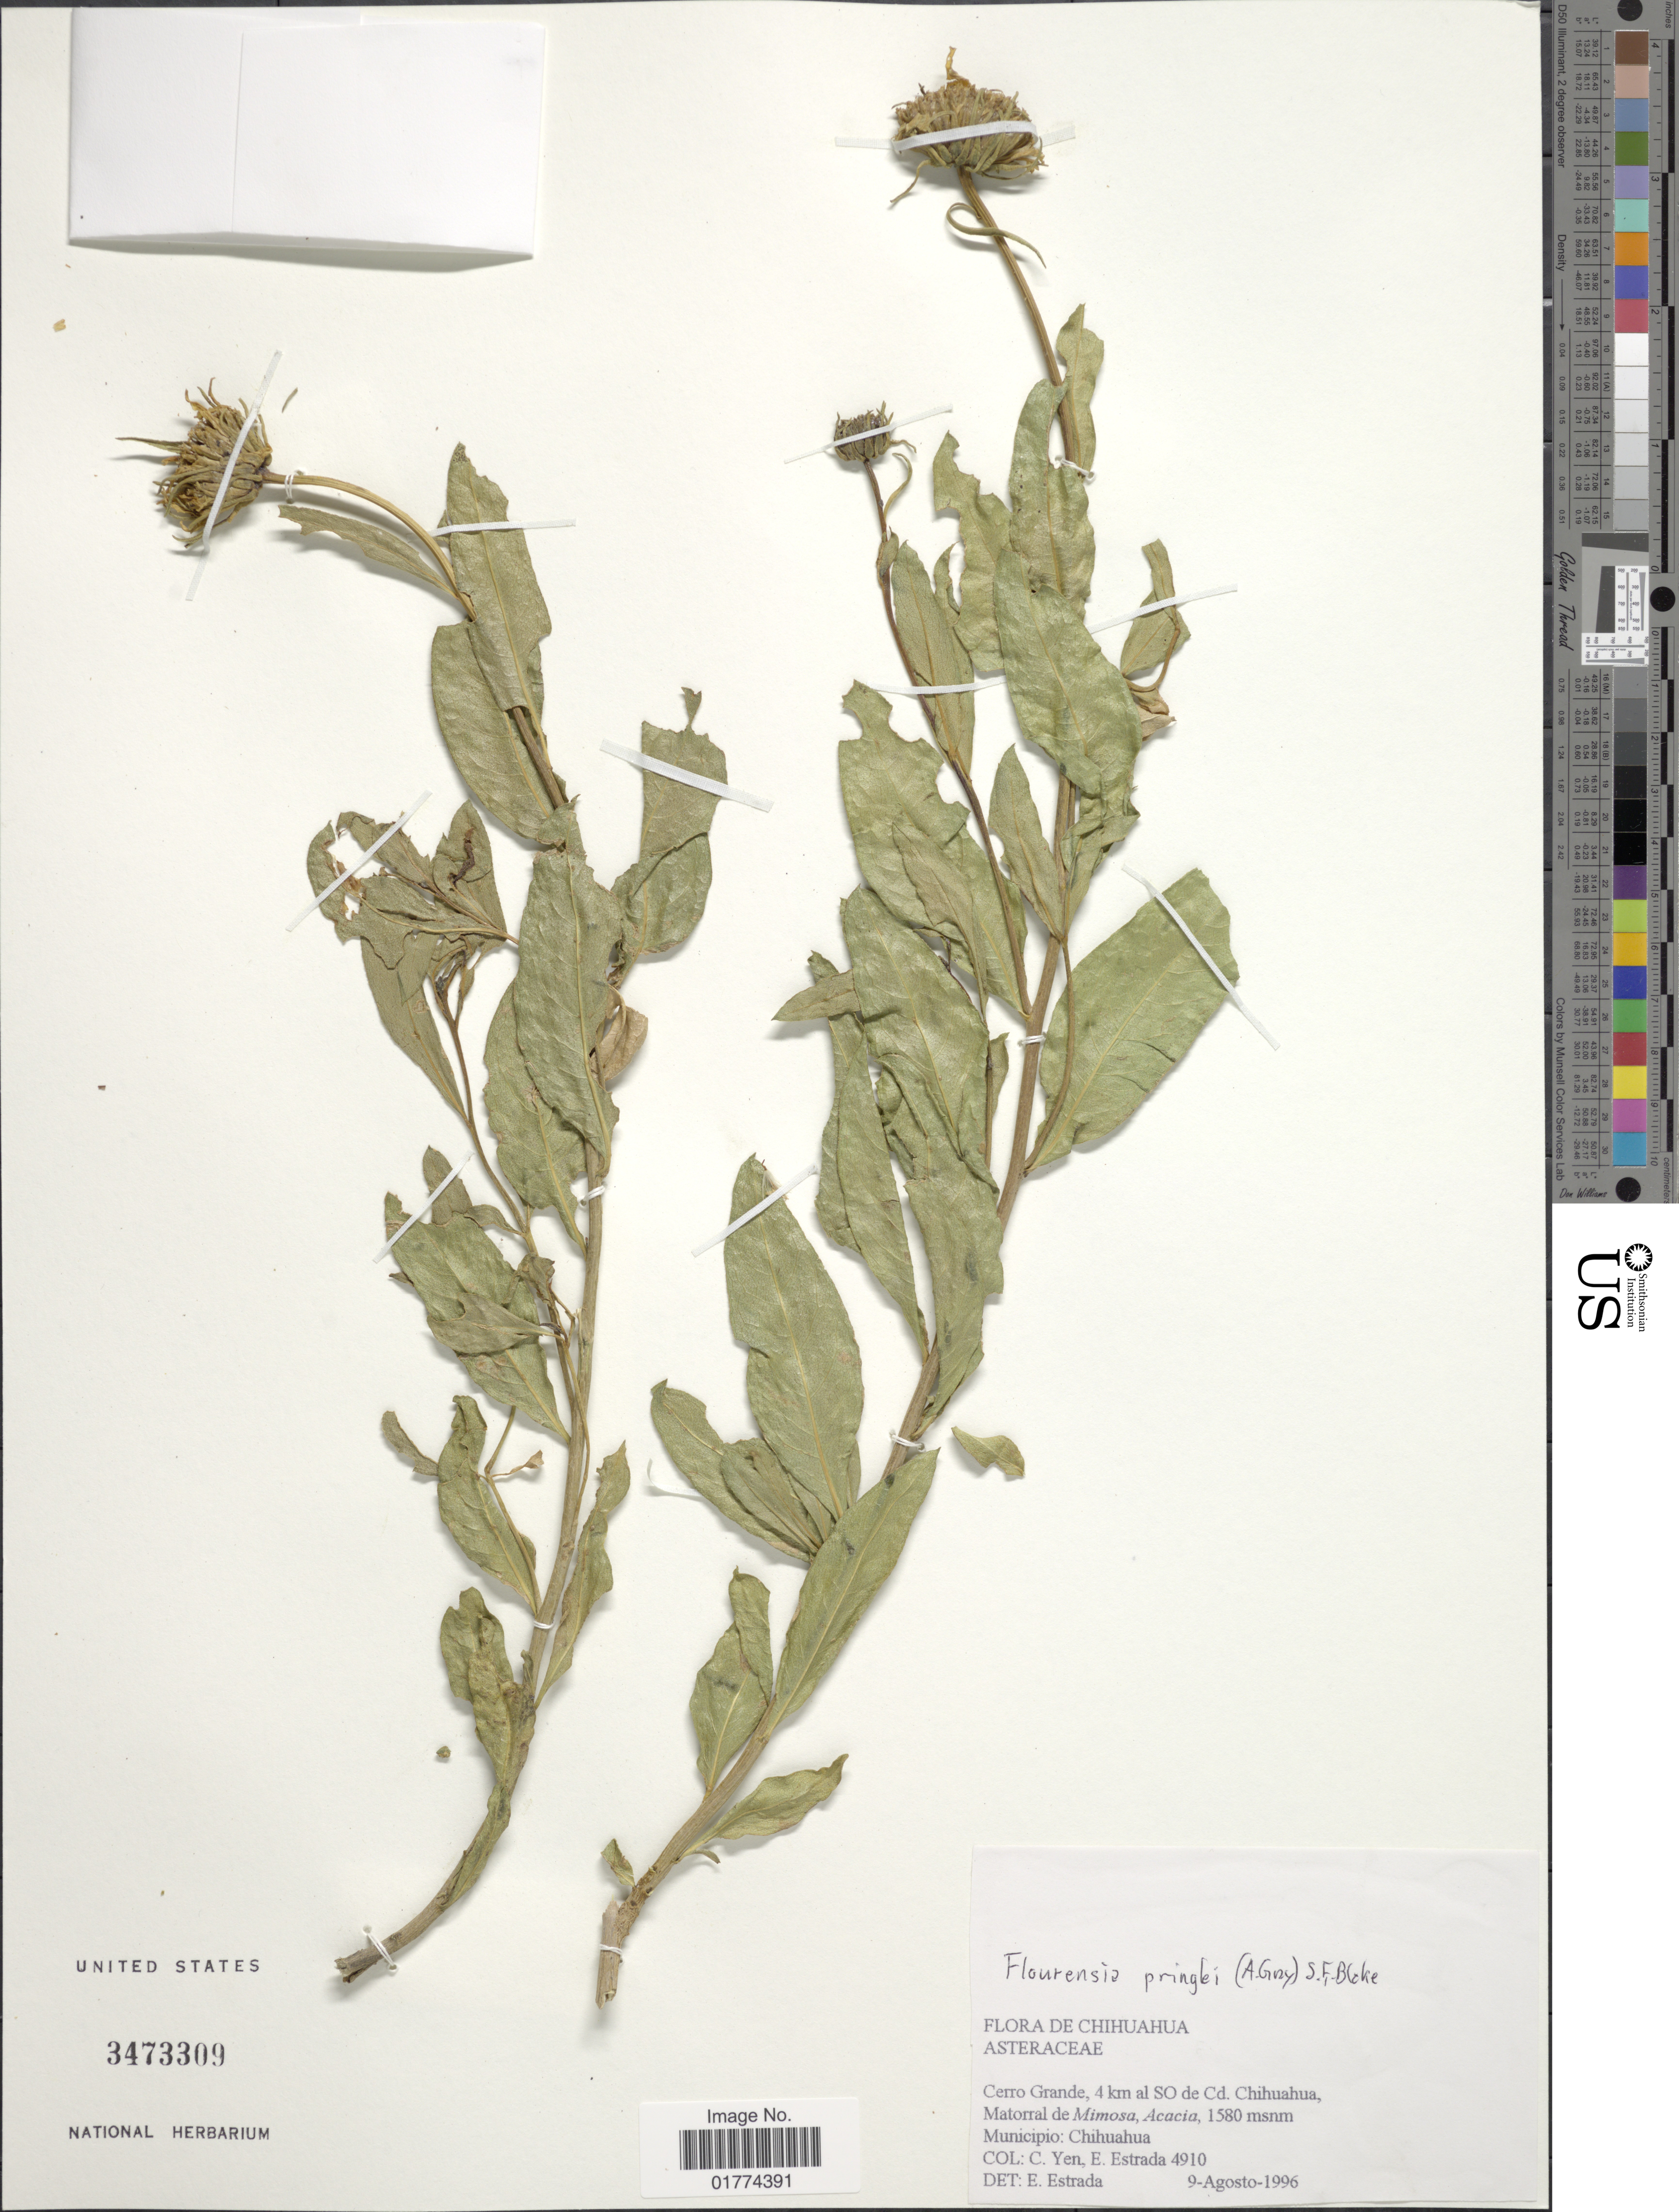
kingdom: Plantae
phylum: Tracheophyta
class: Magnoliopsida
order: Asterales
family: Asteraceae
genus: Flourensia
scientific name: Flourensia pringlei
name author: (A. Gray) S.F. Blake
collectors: C. Yen & E. Estrada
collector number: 4910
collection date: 1996-08-09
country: Mexico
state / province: Chihuahua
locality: Cerro Grande, 4 km al SO de Cd. Chihuahua. Municipio Chihuahua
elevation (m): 1580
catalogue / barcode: US 3473309